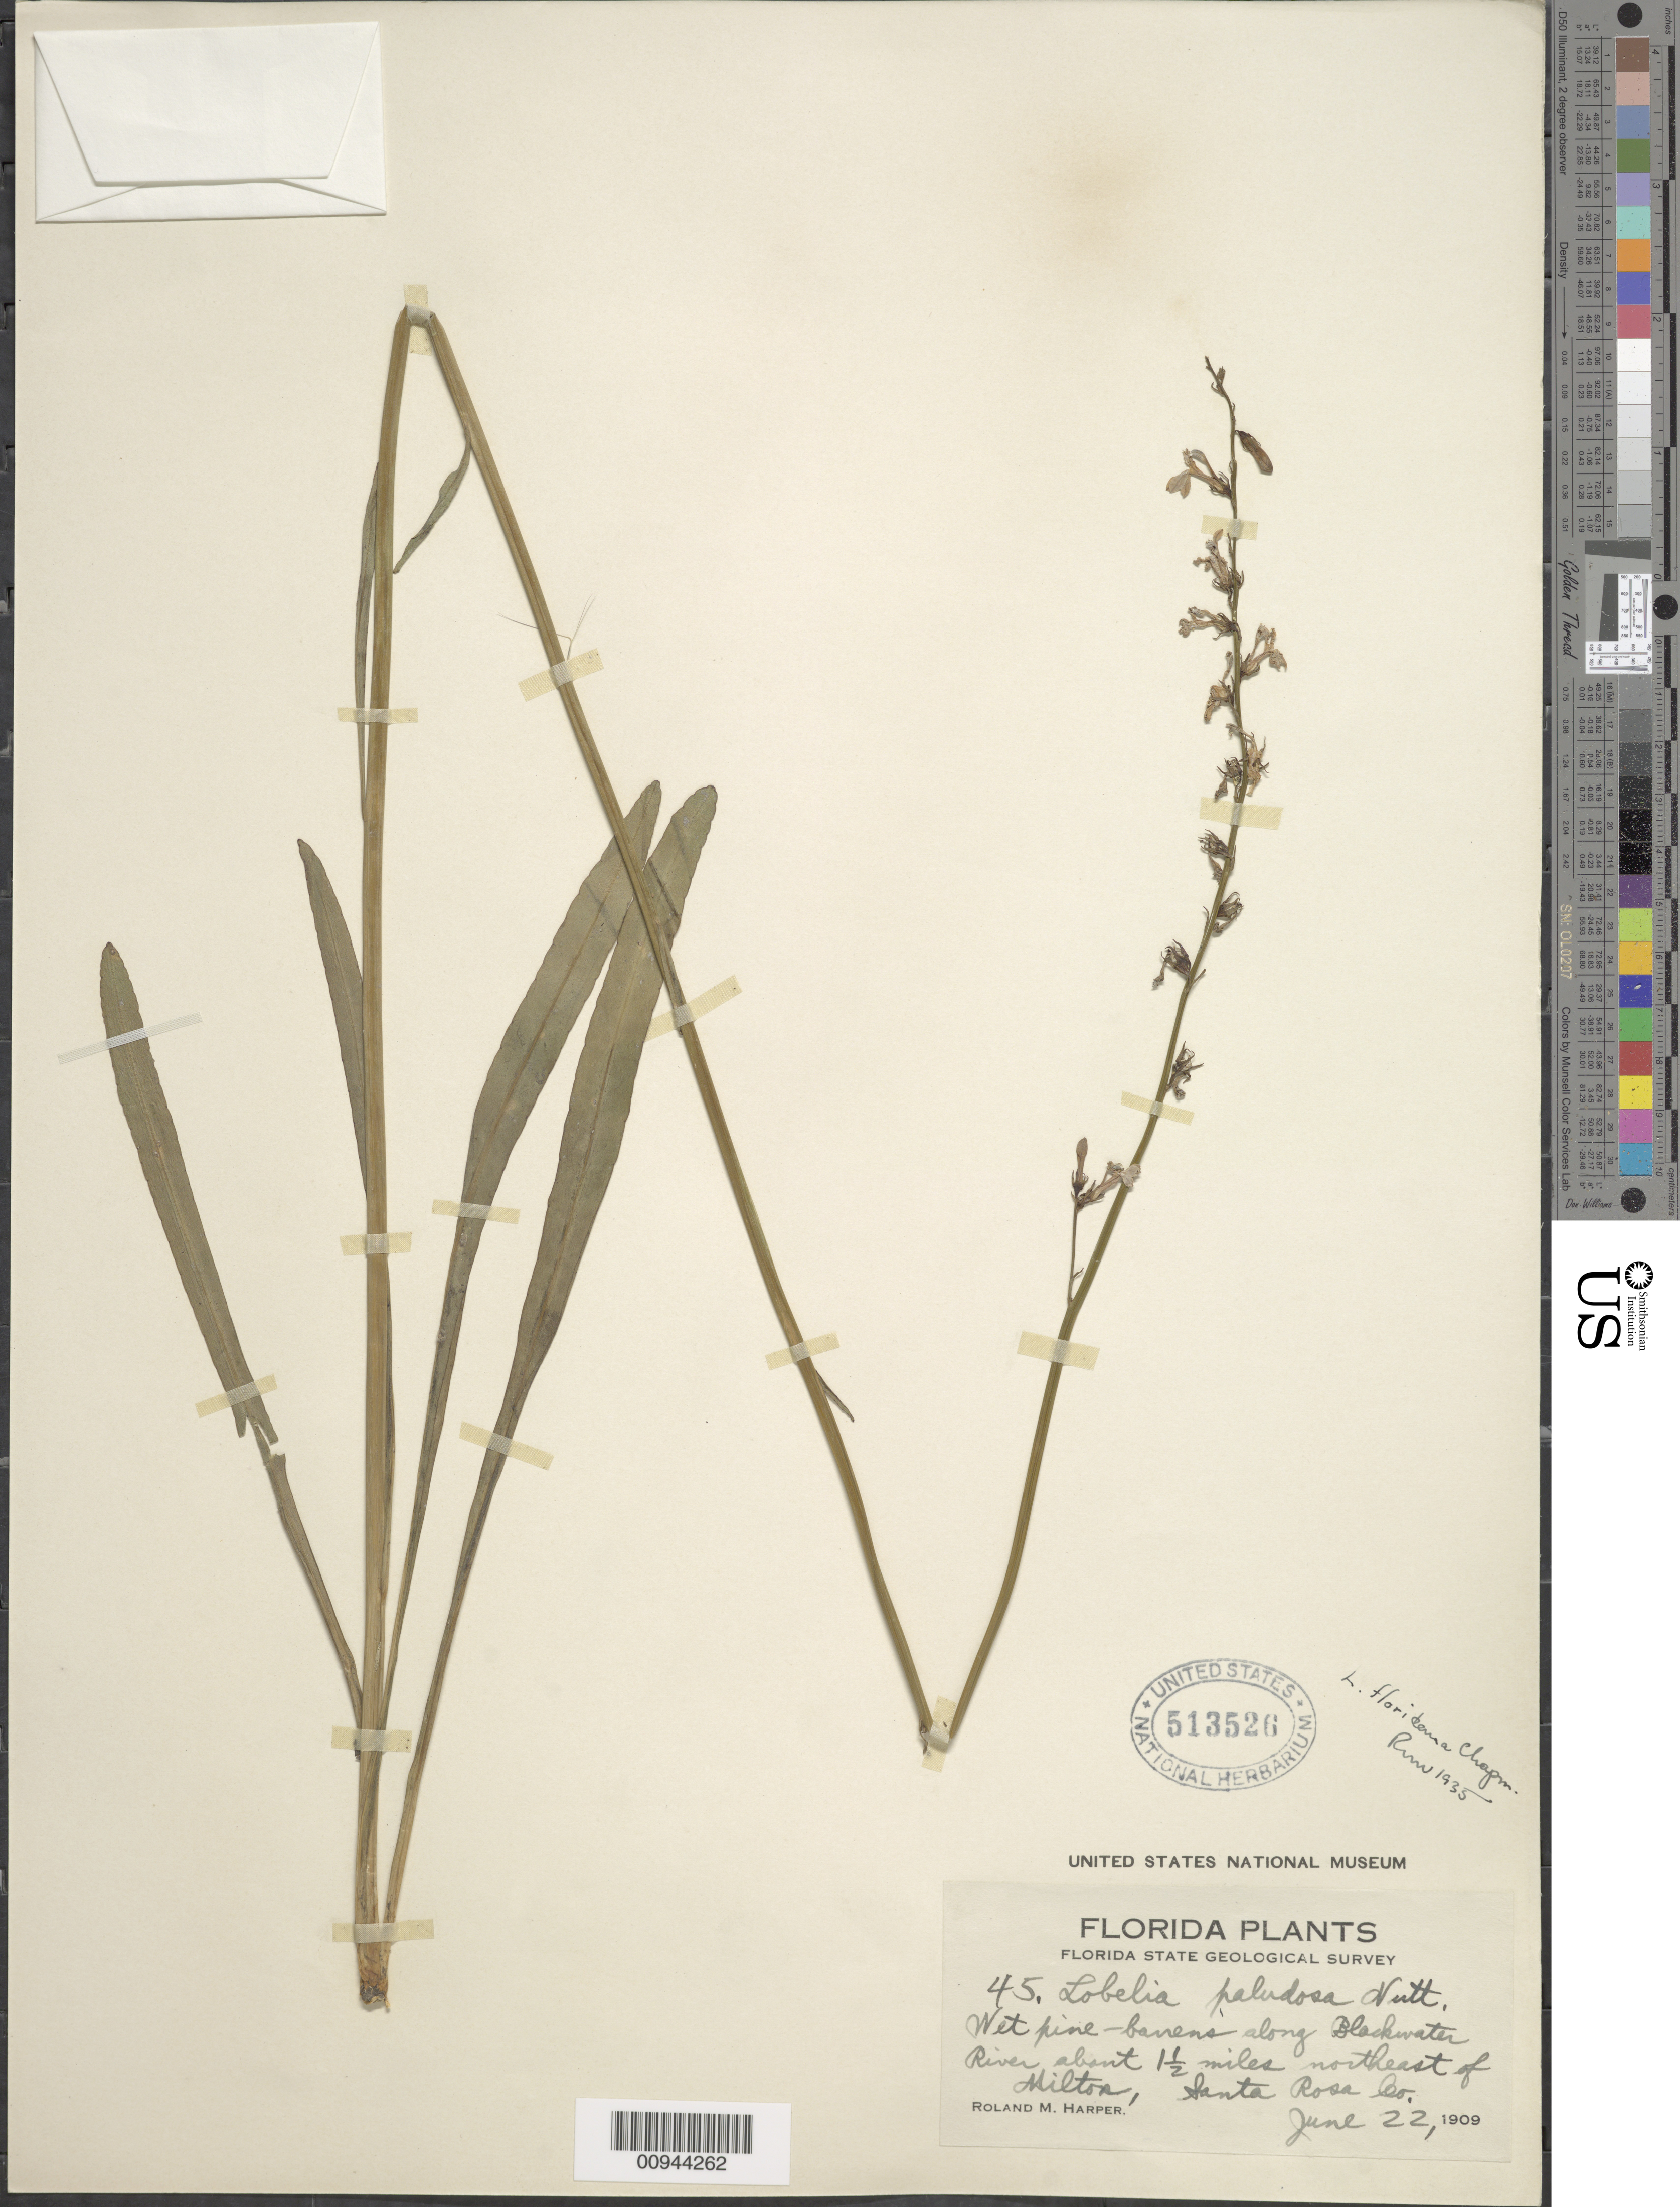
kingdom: Plantae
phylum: Tracheophyta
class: Magnoliopsida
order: Asterales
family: Campanulaceae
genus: Lobelia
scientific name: Lobelia floridana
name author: Chapm.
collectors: R. M. Harper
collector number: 45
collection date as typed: June 22, 1909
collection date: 1909-06-22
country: United States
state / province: Florida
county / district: Santa Rosa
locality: Along Blackwater River about 1.5 miles northeast of Milton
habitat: wet pine barrens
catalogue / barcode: US 513526